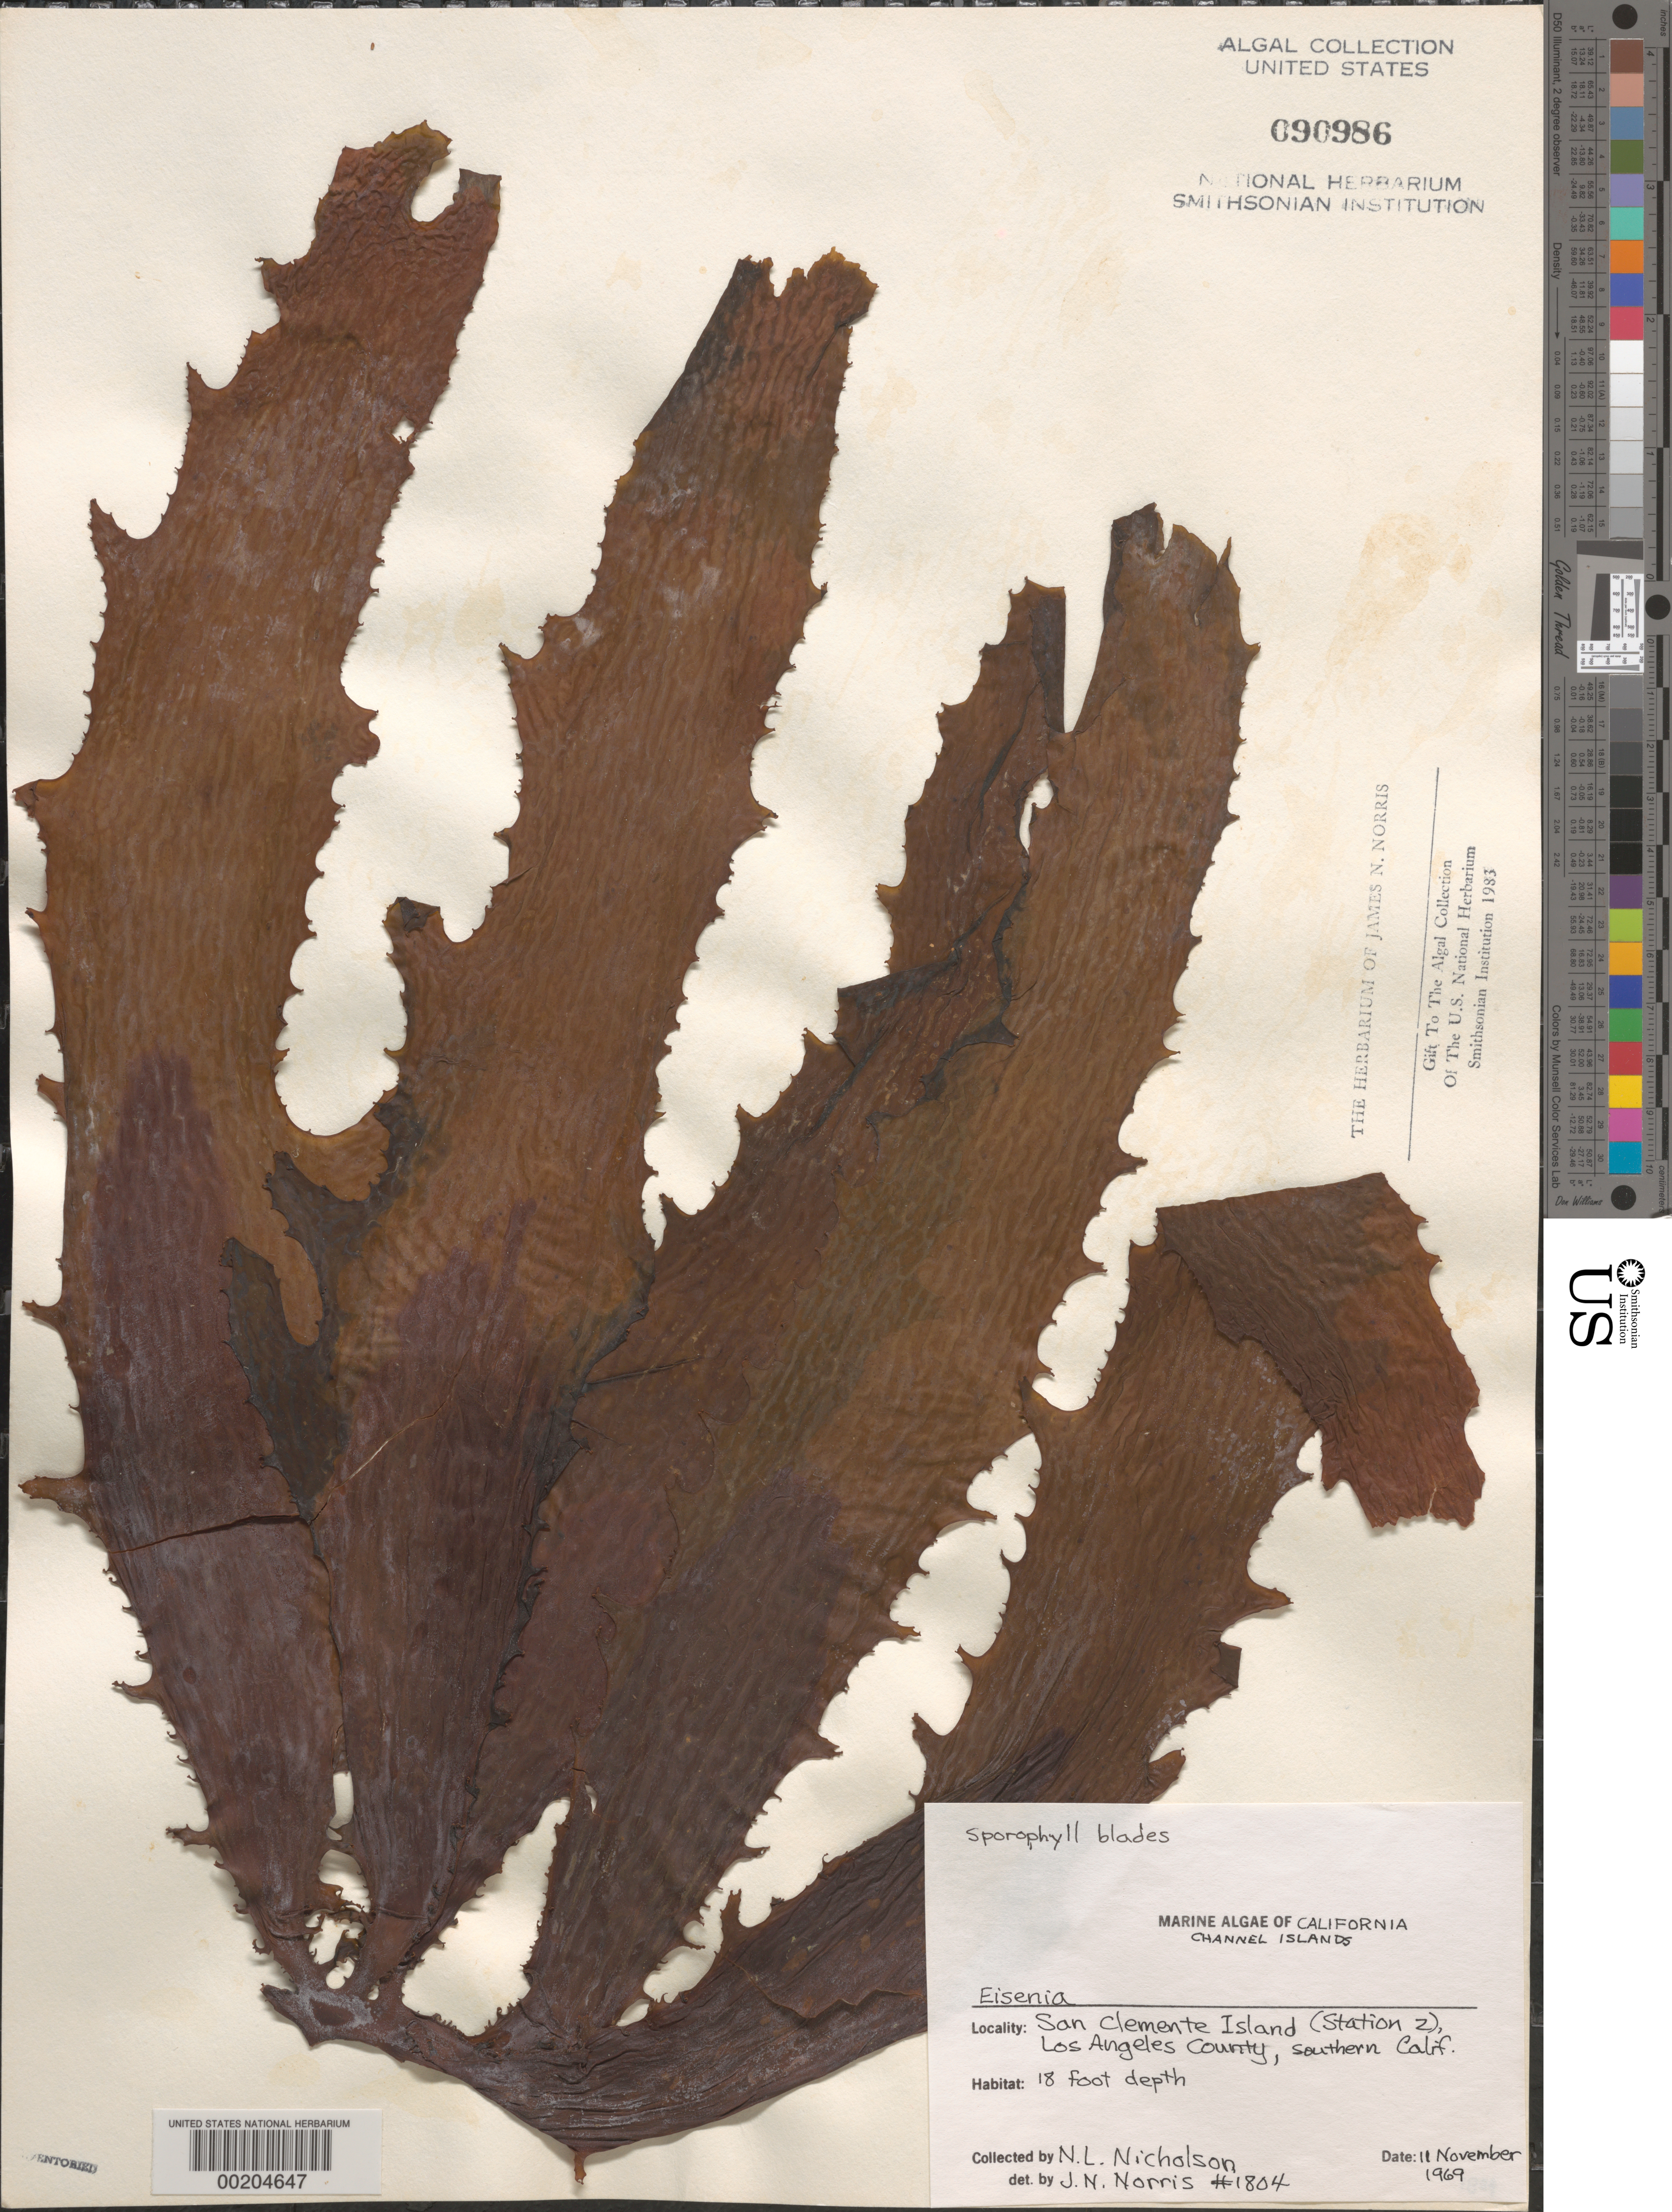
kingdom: Chromista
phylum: Ochrophyta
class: Phaeophyceae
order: Laminariales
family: Lessoniaceae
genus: Eisenia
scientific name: Eisenia sp.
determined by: Norris, James N.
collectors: N. Nicholson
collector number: JN-1804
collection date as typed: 11 Nov 1969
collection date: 1969-11-11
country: United States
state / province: California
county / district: Los Angeles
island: San Clemente Island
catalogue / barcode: US 90986